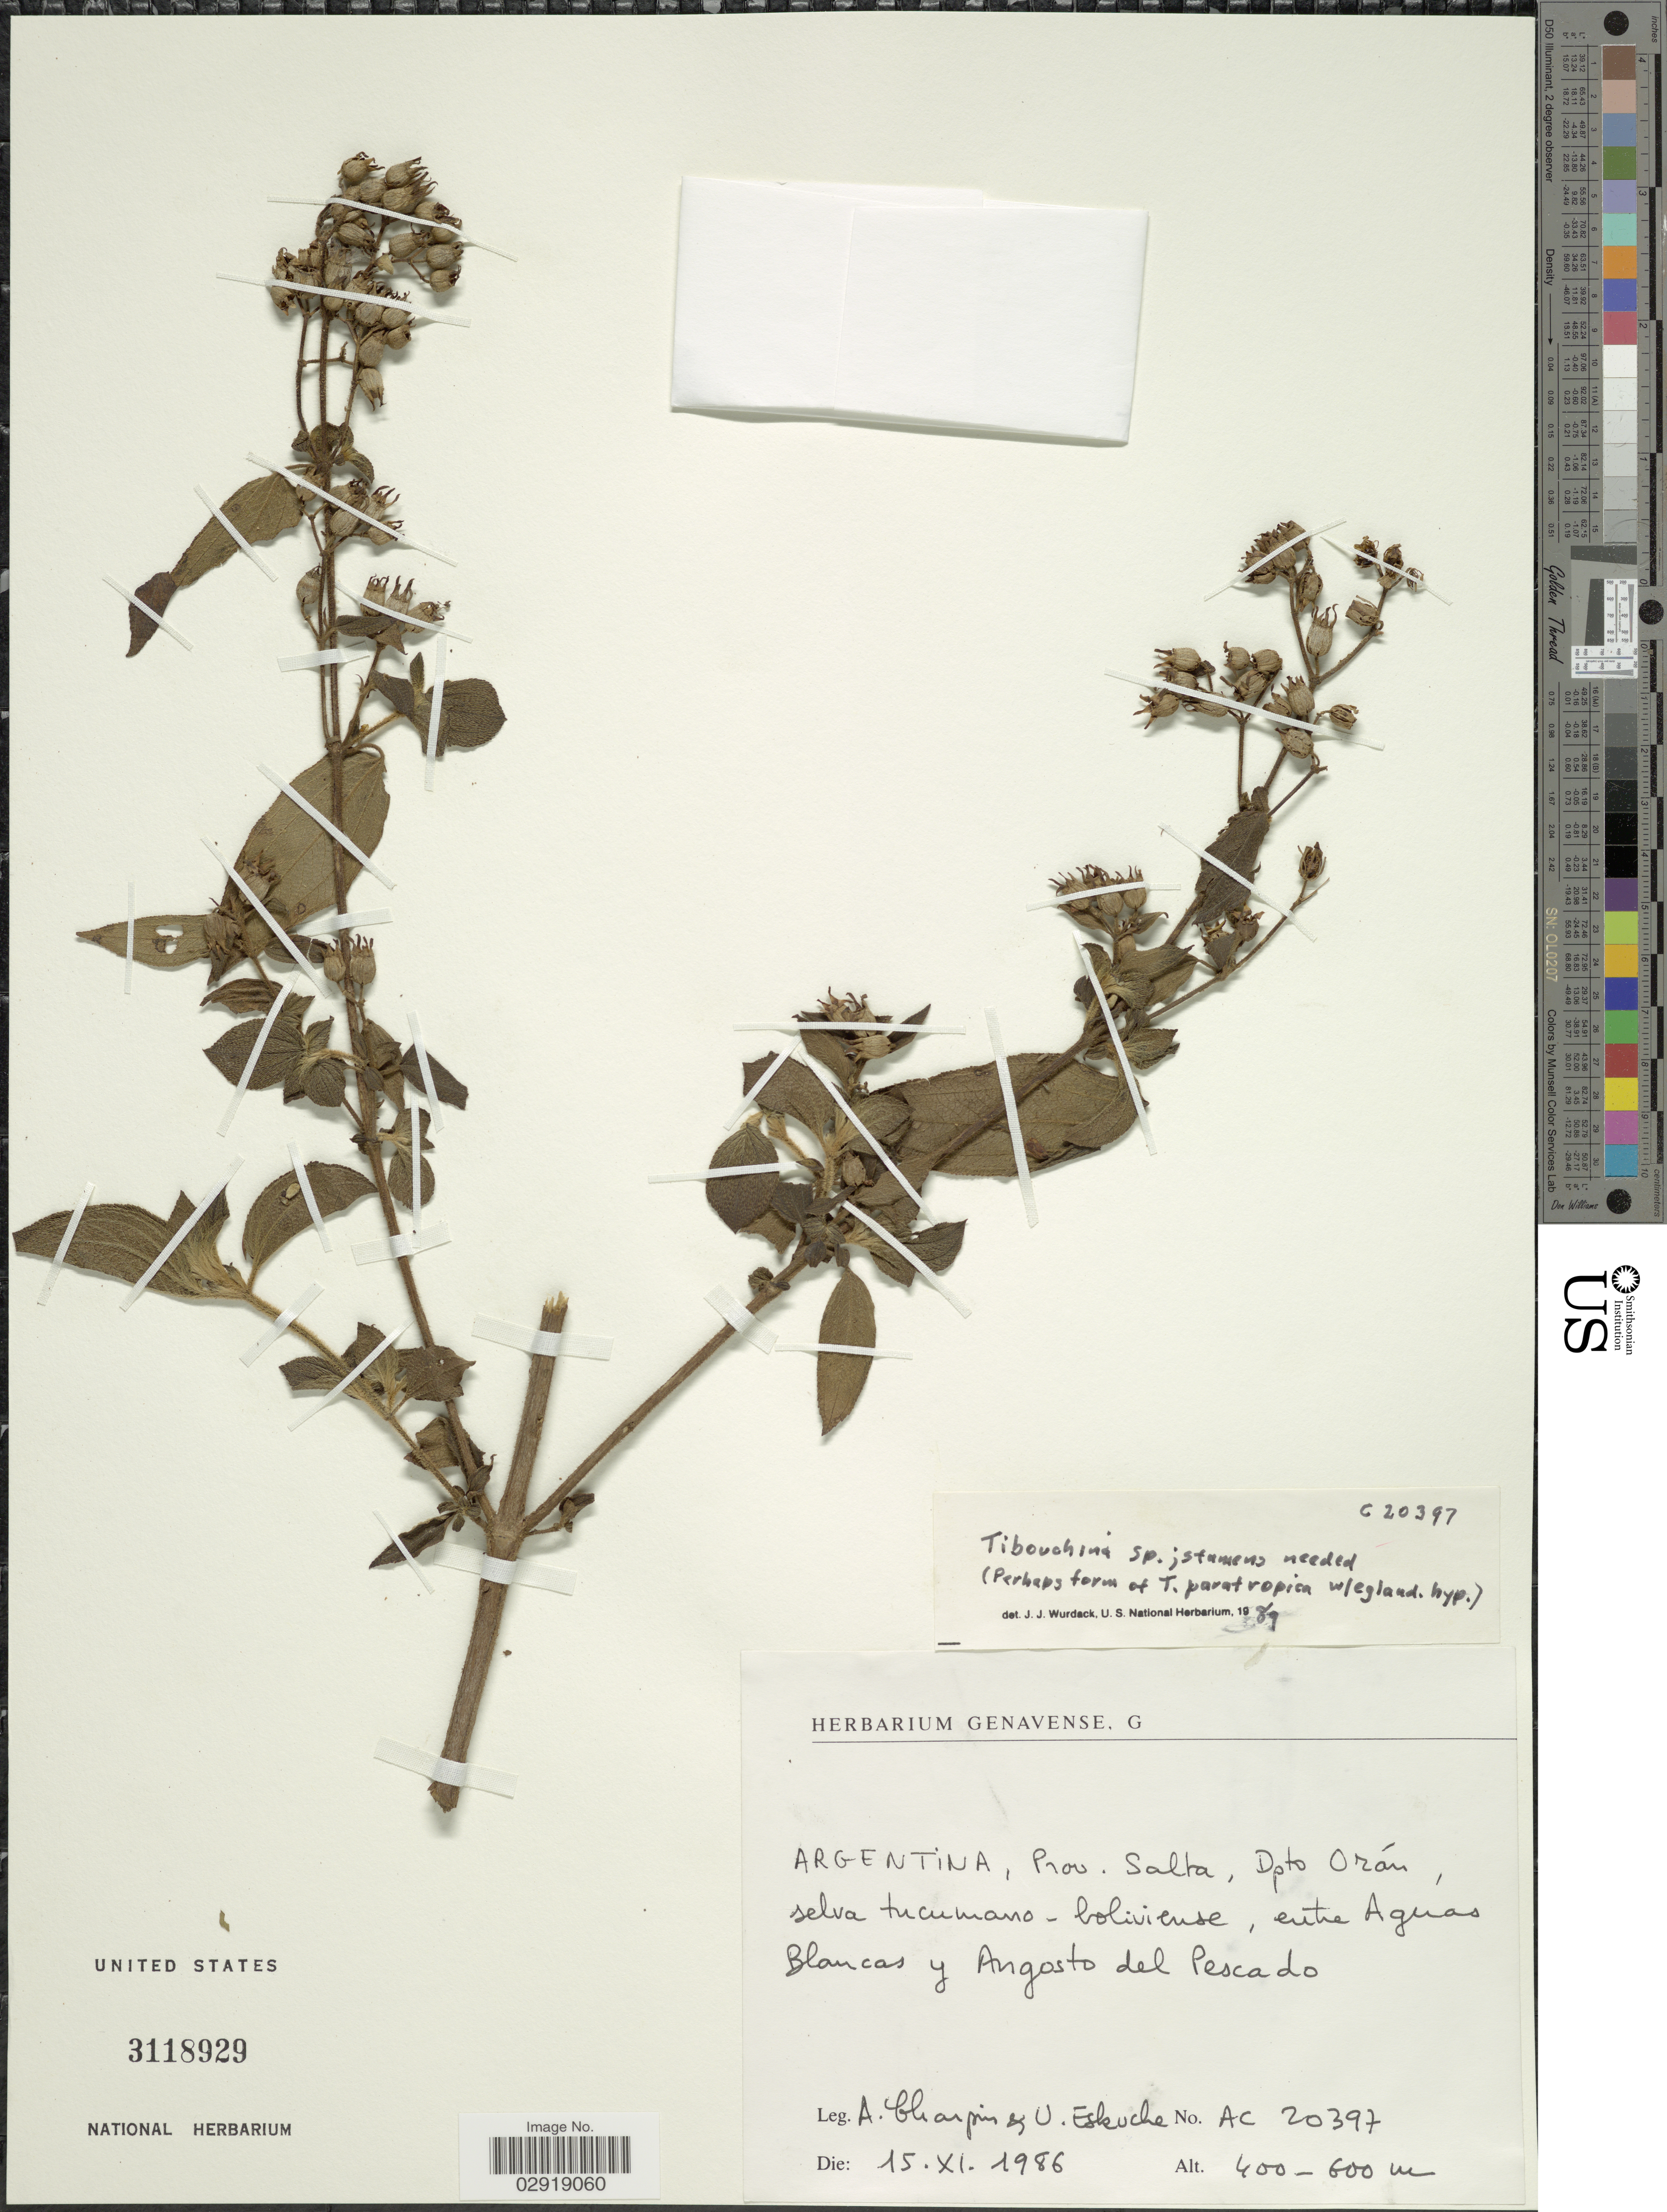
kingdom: Plantae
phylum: Tracheophyta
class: Magnoliopsida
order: Myrtales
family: Melastomataceae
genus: Chaetogastra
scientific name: Chaetogastra sp.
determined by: Michelangeli, F. A.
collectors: A. Charpin & U. Eskuche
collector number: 20397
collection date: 1986-11-15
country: Argentina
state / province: Salta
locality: Dpto Orán, selva tucumano- boliviense, entre Aguas Blancas y Angosto del Pescado.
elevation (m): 400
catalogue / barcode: US 3118929